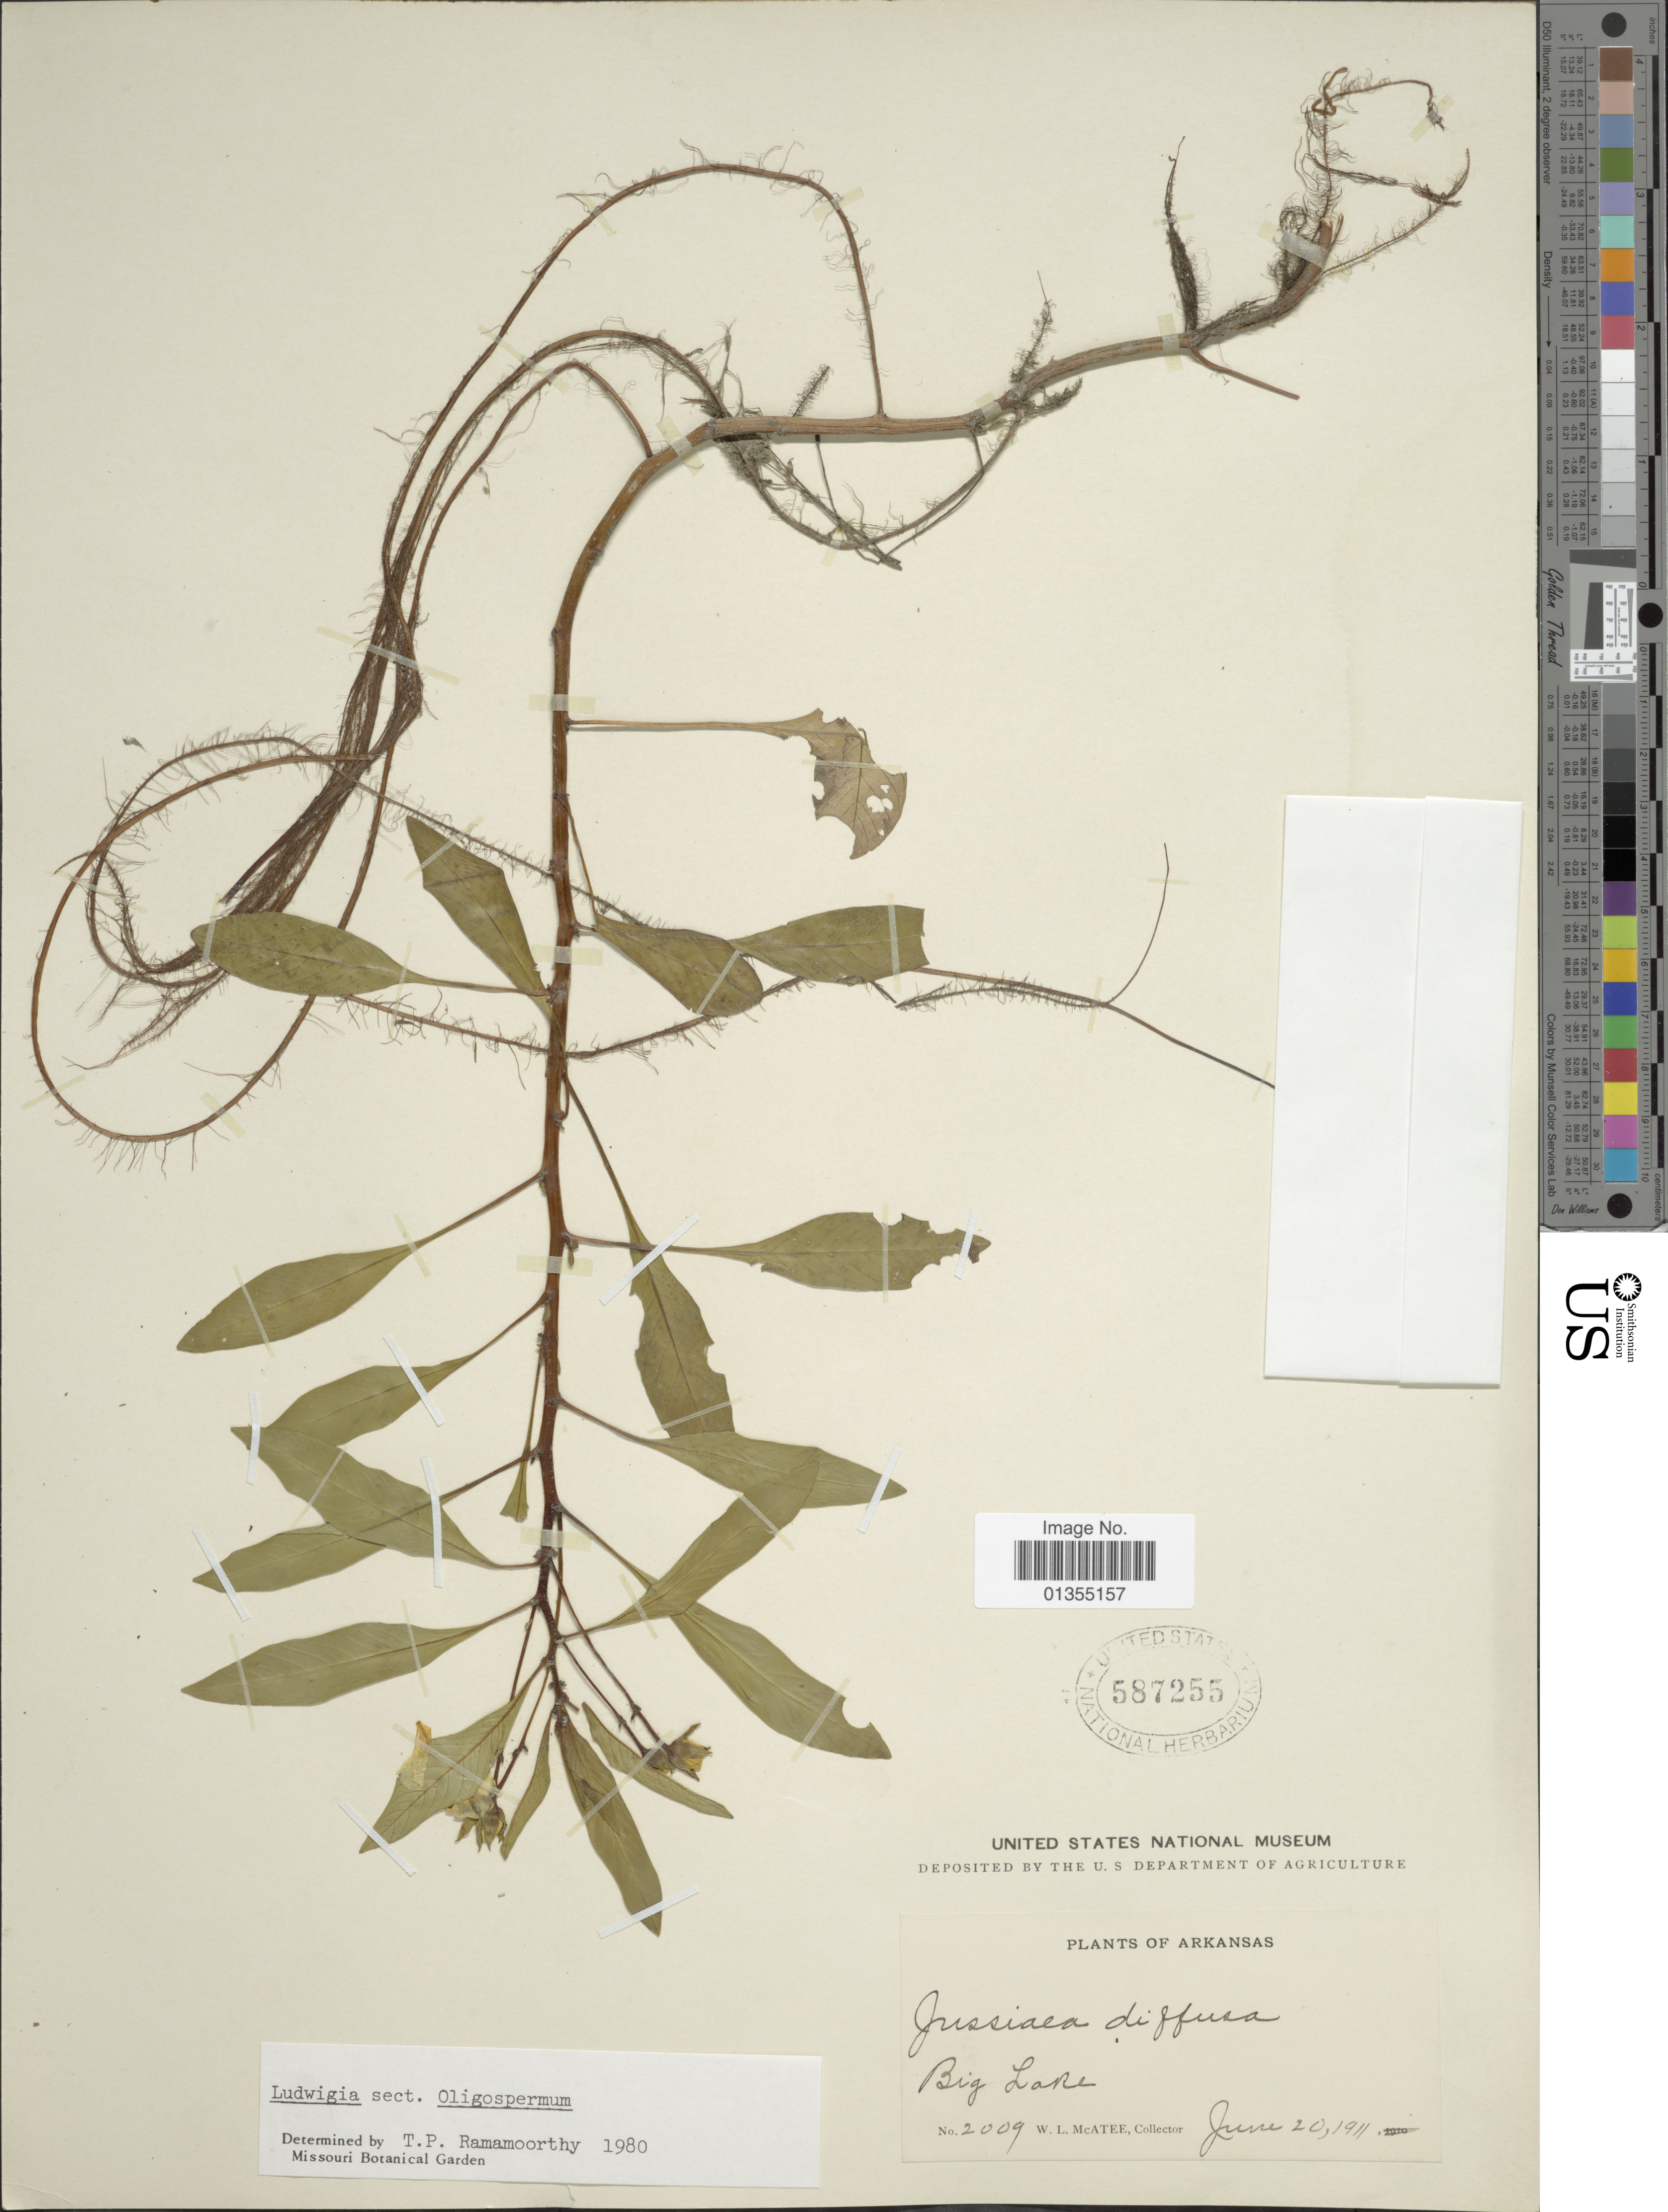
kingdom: Plantae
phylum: Tracheophyta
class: Magnoliopsida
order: Myrtales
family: Onagraceae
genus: Ludwigia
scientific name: Ludwigia stolonifera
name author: (Guill. & Perr.) P.H. Raven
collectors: W. McAtee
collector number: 2009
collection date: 1911-06-20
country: United States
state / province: Arkansas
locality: Big Lake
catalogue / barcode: US 587255